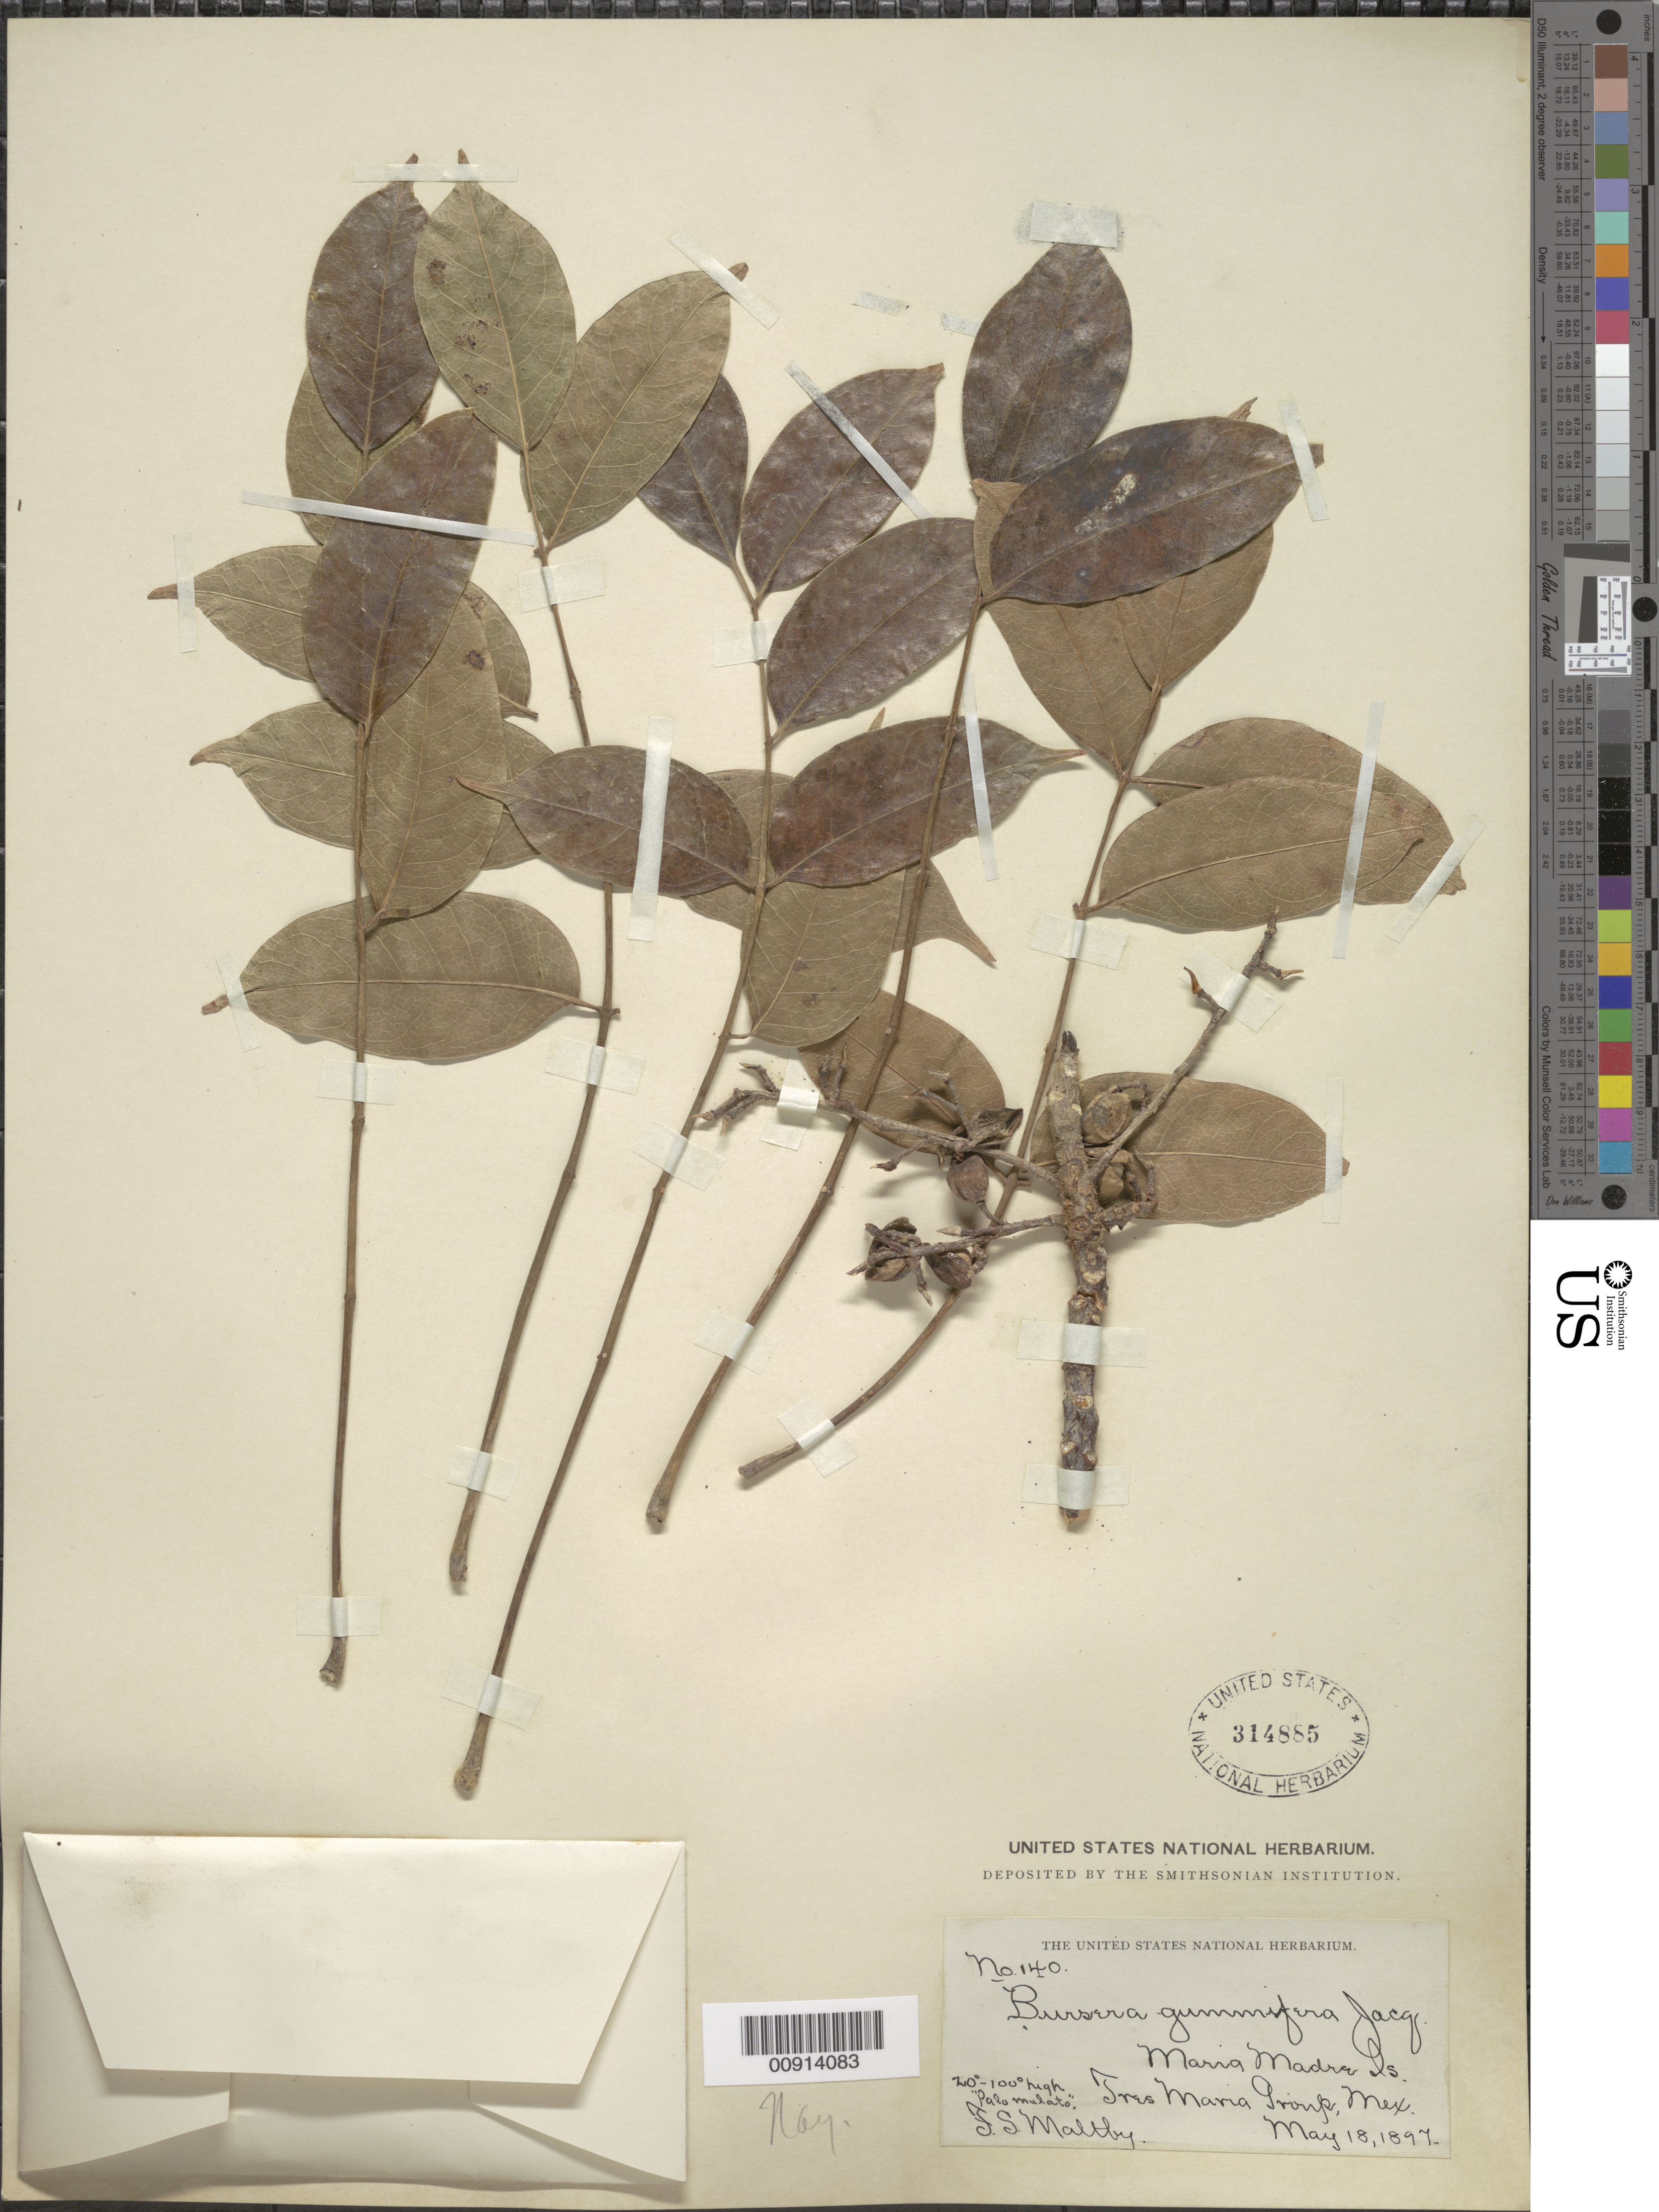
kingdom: Plantae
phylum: Tracheophyta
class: Magnoliopsida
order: Sapindales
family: Burseraceae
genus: Bursera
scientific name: Bursera simaruba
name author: (L.) Sarg.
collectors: T. S. Maltby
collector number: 140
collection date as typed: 18 May 1897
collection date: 1897-05-18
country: Mexico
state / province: Nayarit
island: Maria Madre I.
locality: Maria Madre Is. Tres Maria Group.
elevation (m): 6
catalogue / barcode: US 314885